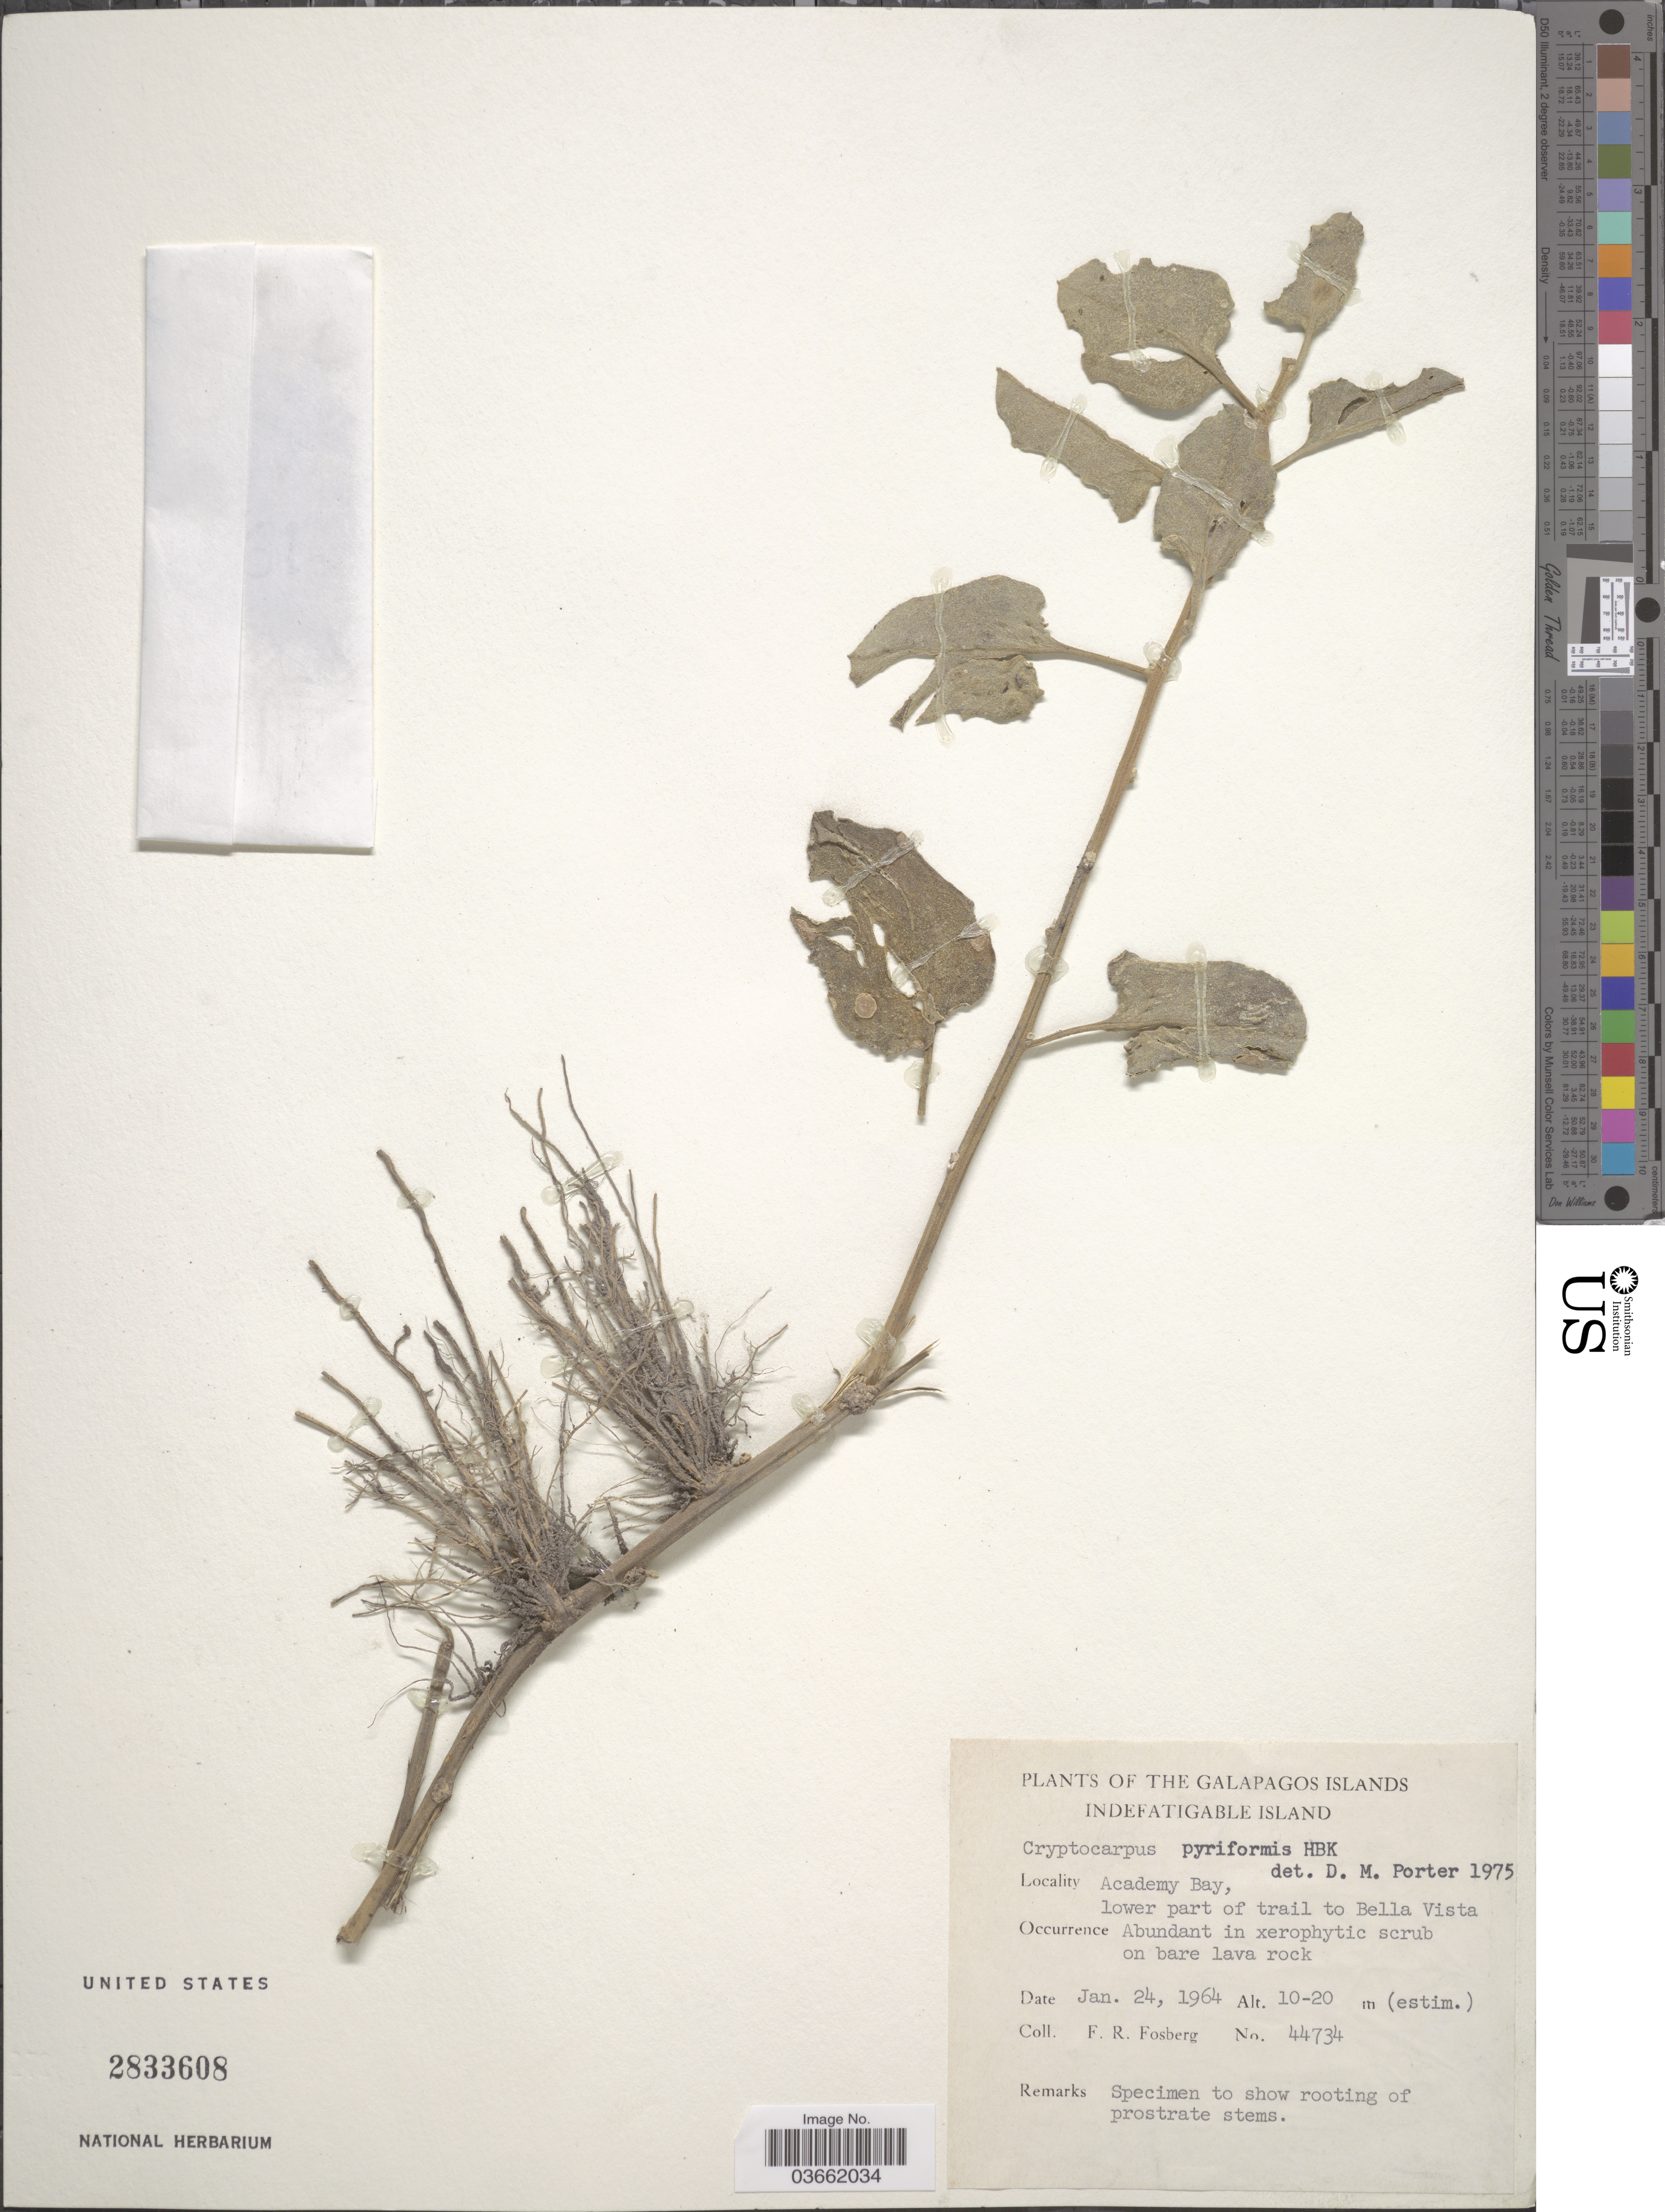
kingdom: Plantae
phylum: Tracheophyta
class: Magnoliopsida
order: Caryophyllales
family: Nyctaginaceae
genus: Cryptocarpus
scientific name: Cryptocarpus pyriformis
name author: Kunth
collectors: F. R. Fosberg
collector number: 44734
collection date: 1964-01-24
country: Ecuador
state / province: Colón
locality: The Galapagos Islands. Indefatigable Island. Academy Bay, lower part of trail to Bella Vista.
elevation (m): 10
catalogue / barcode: US 2833608